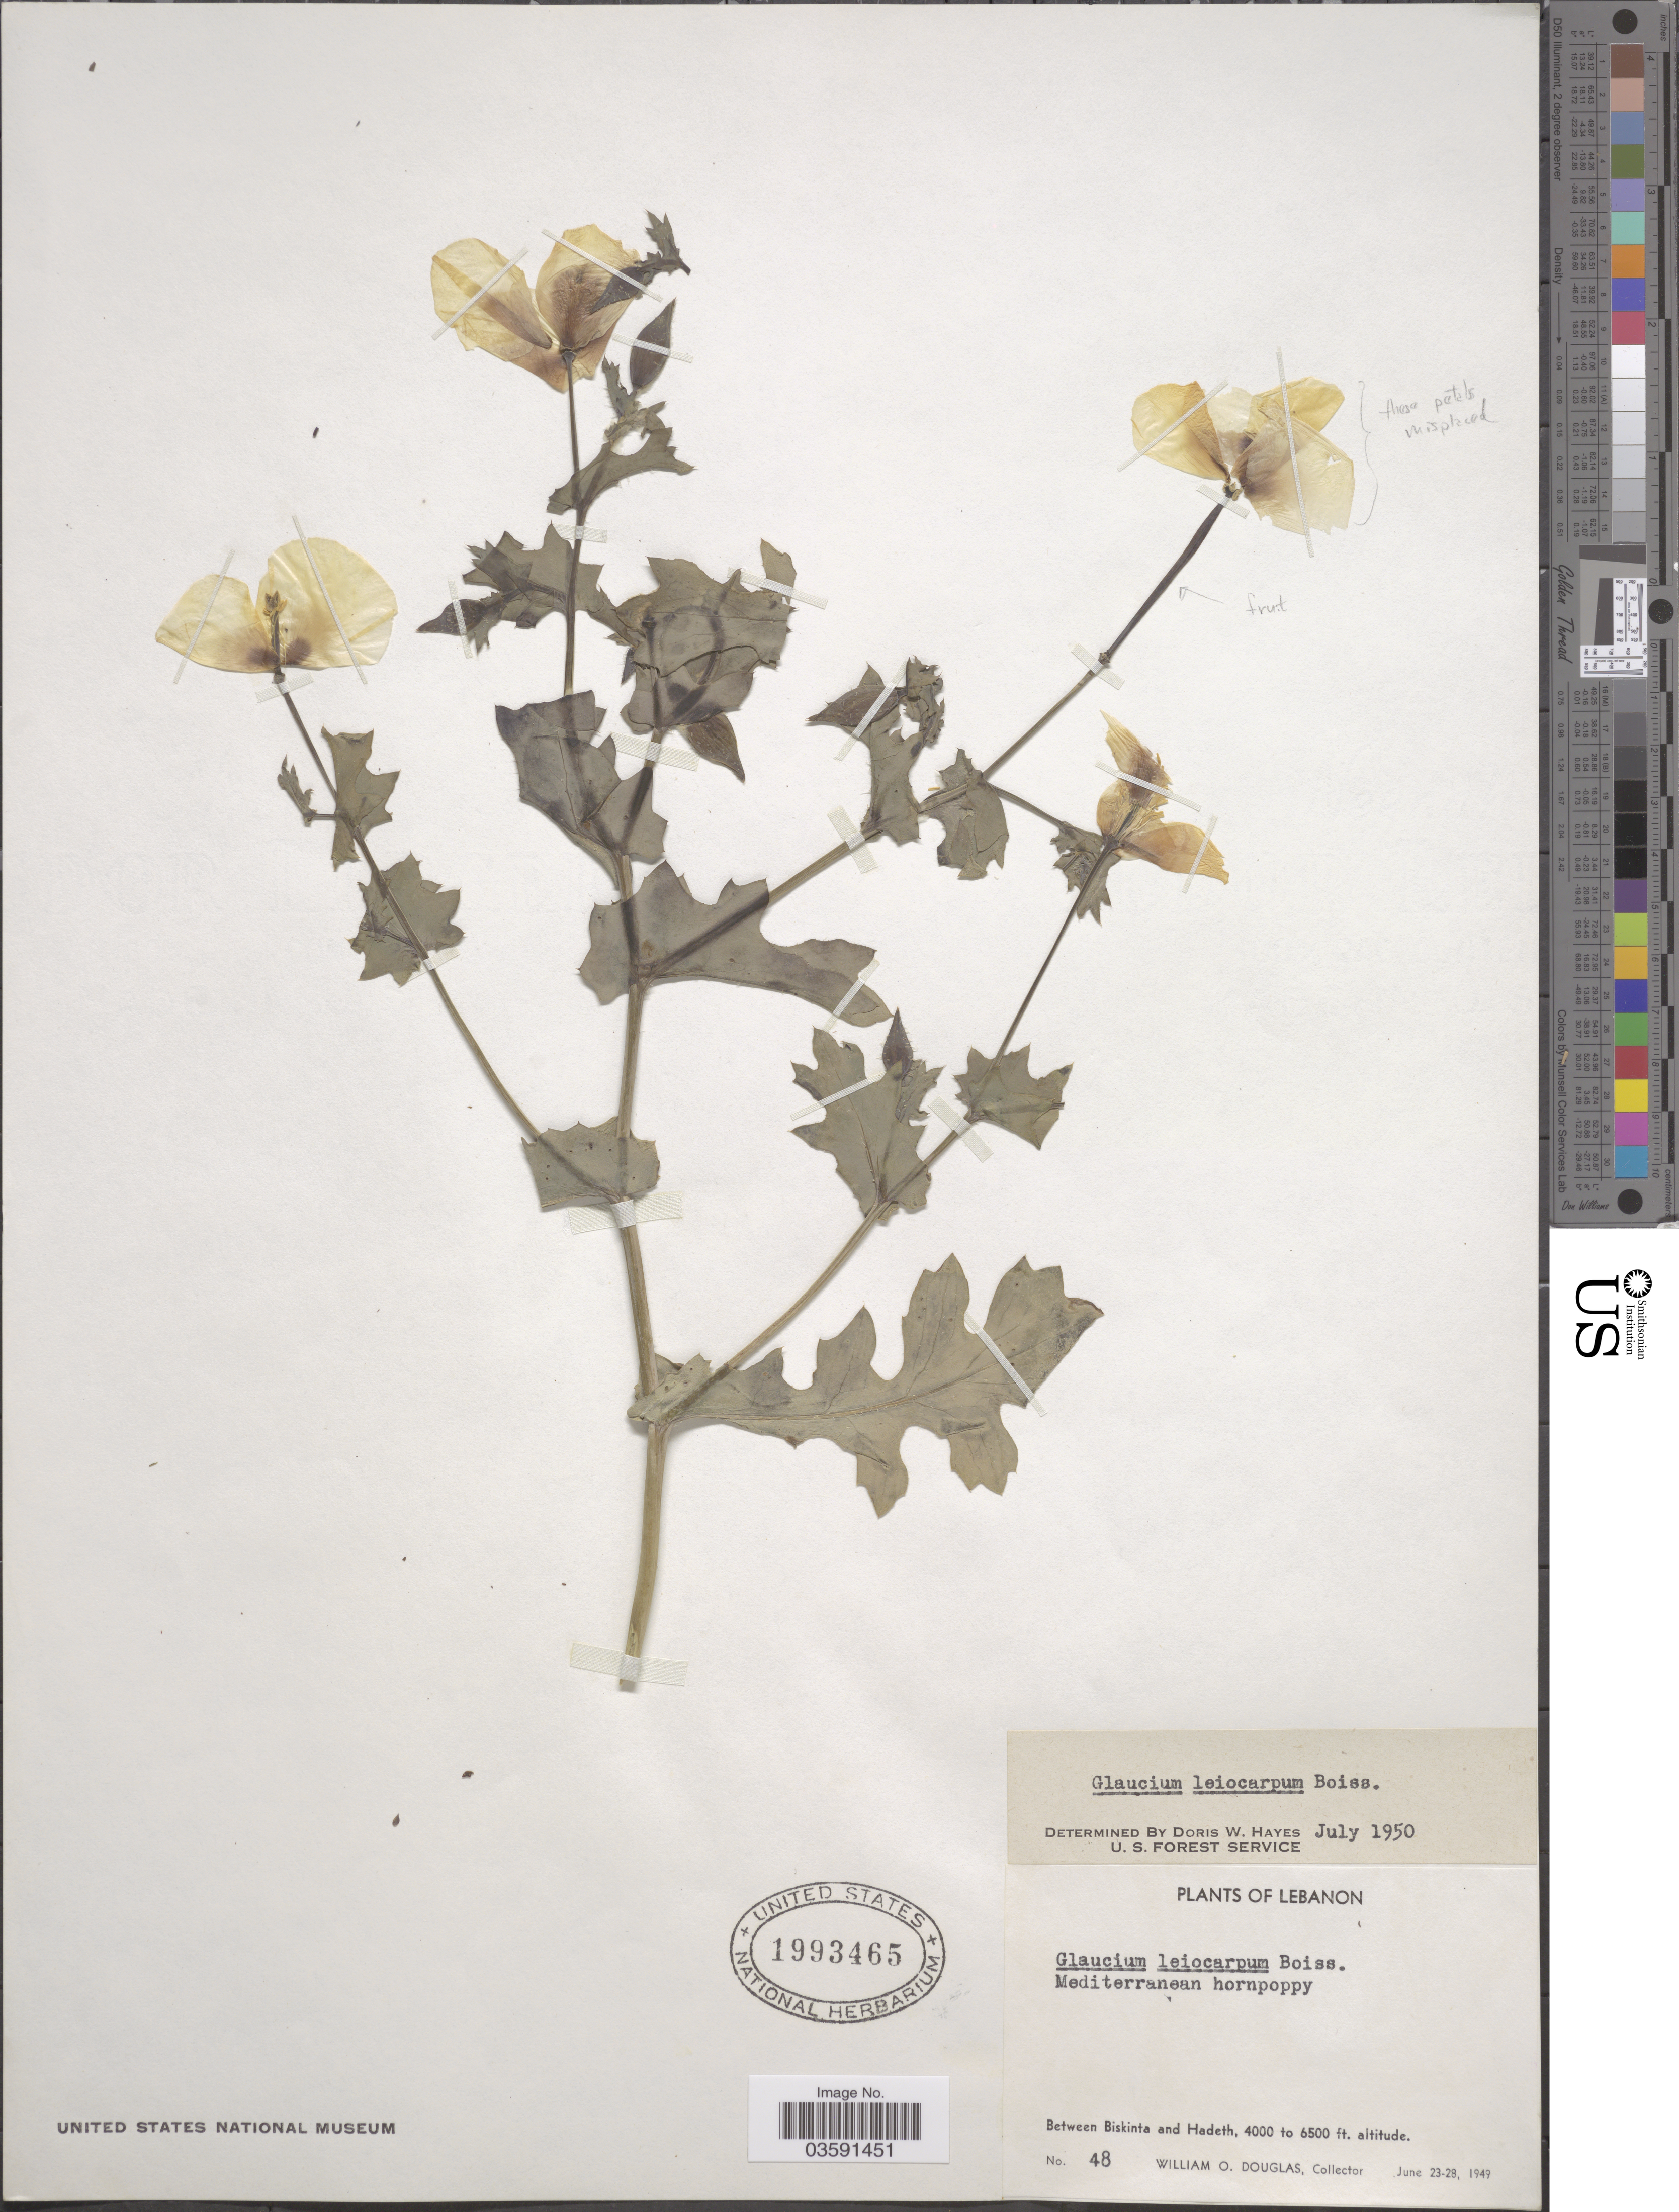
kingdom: Plantae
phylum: Tracheophyta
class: Magnoliopsida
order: Ranunculales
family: Papaveraceae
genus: Glaucium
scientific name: Glaucium leiocarpum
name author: Boiss.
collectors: W. Douglas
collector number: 48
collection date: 1949-06-23/1949-06-28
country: Lebanon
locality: Between Biskinta and Hadeth.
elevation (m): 1219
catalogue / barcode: US 1993465